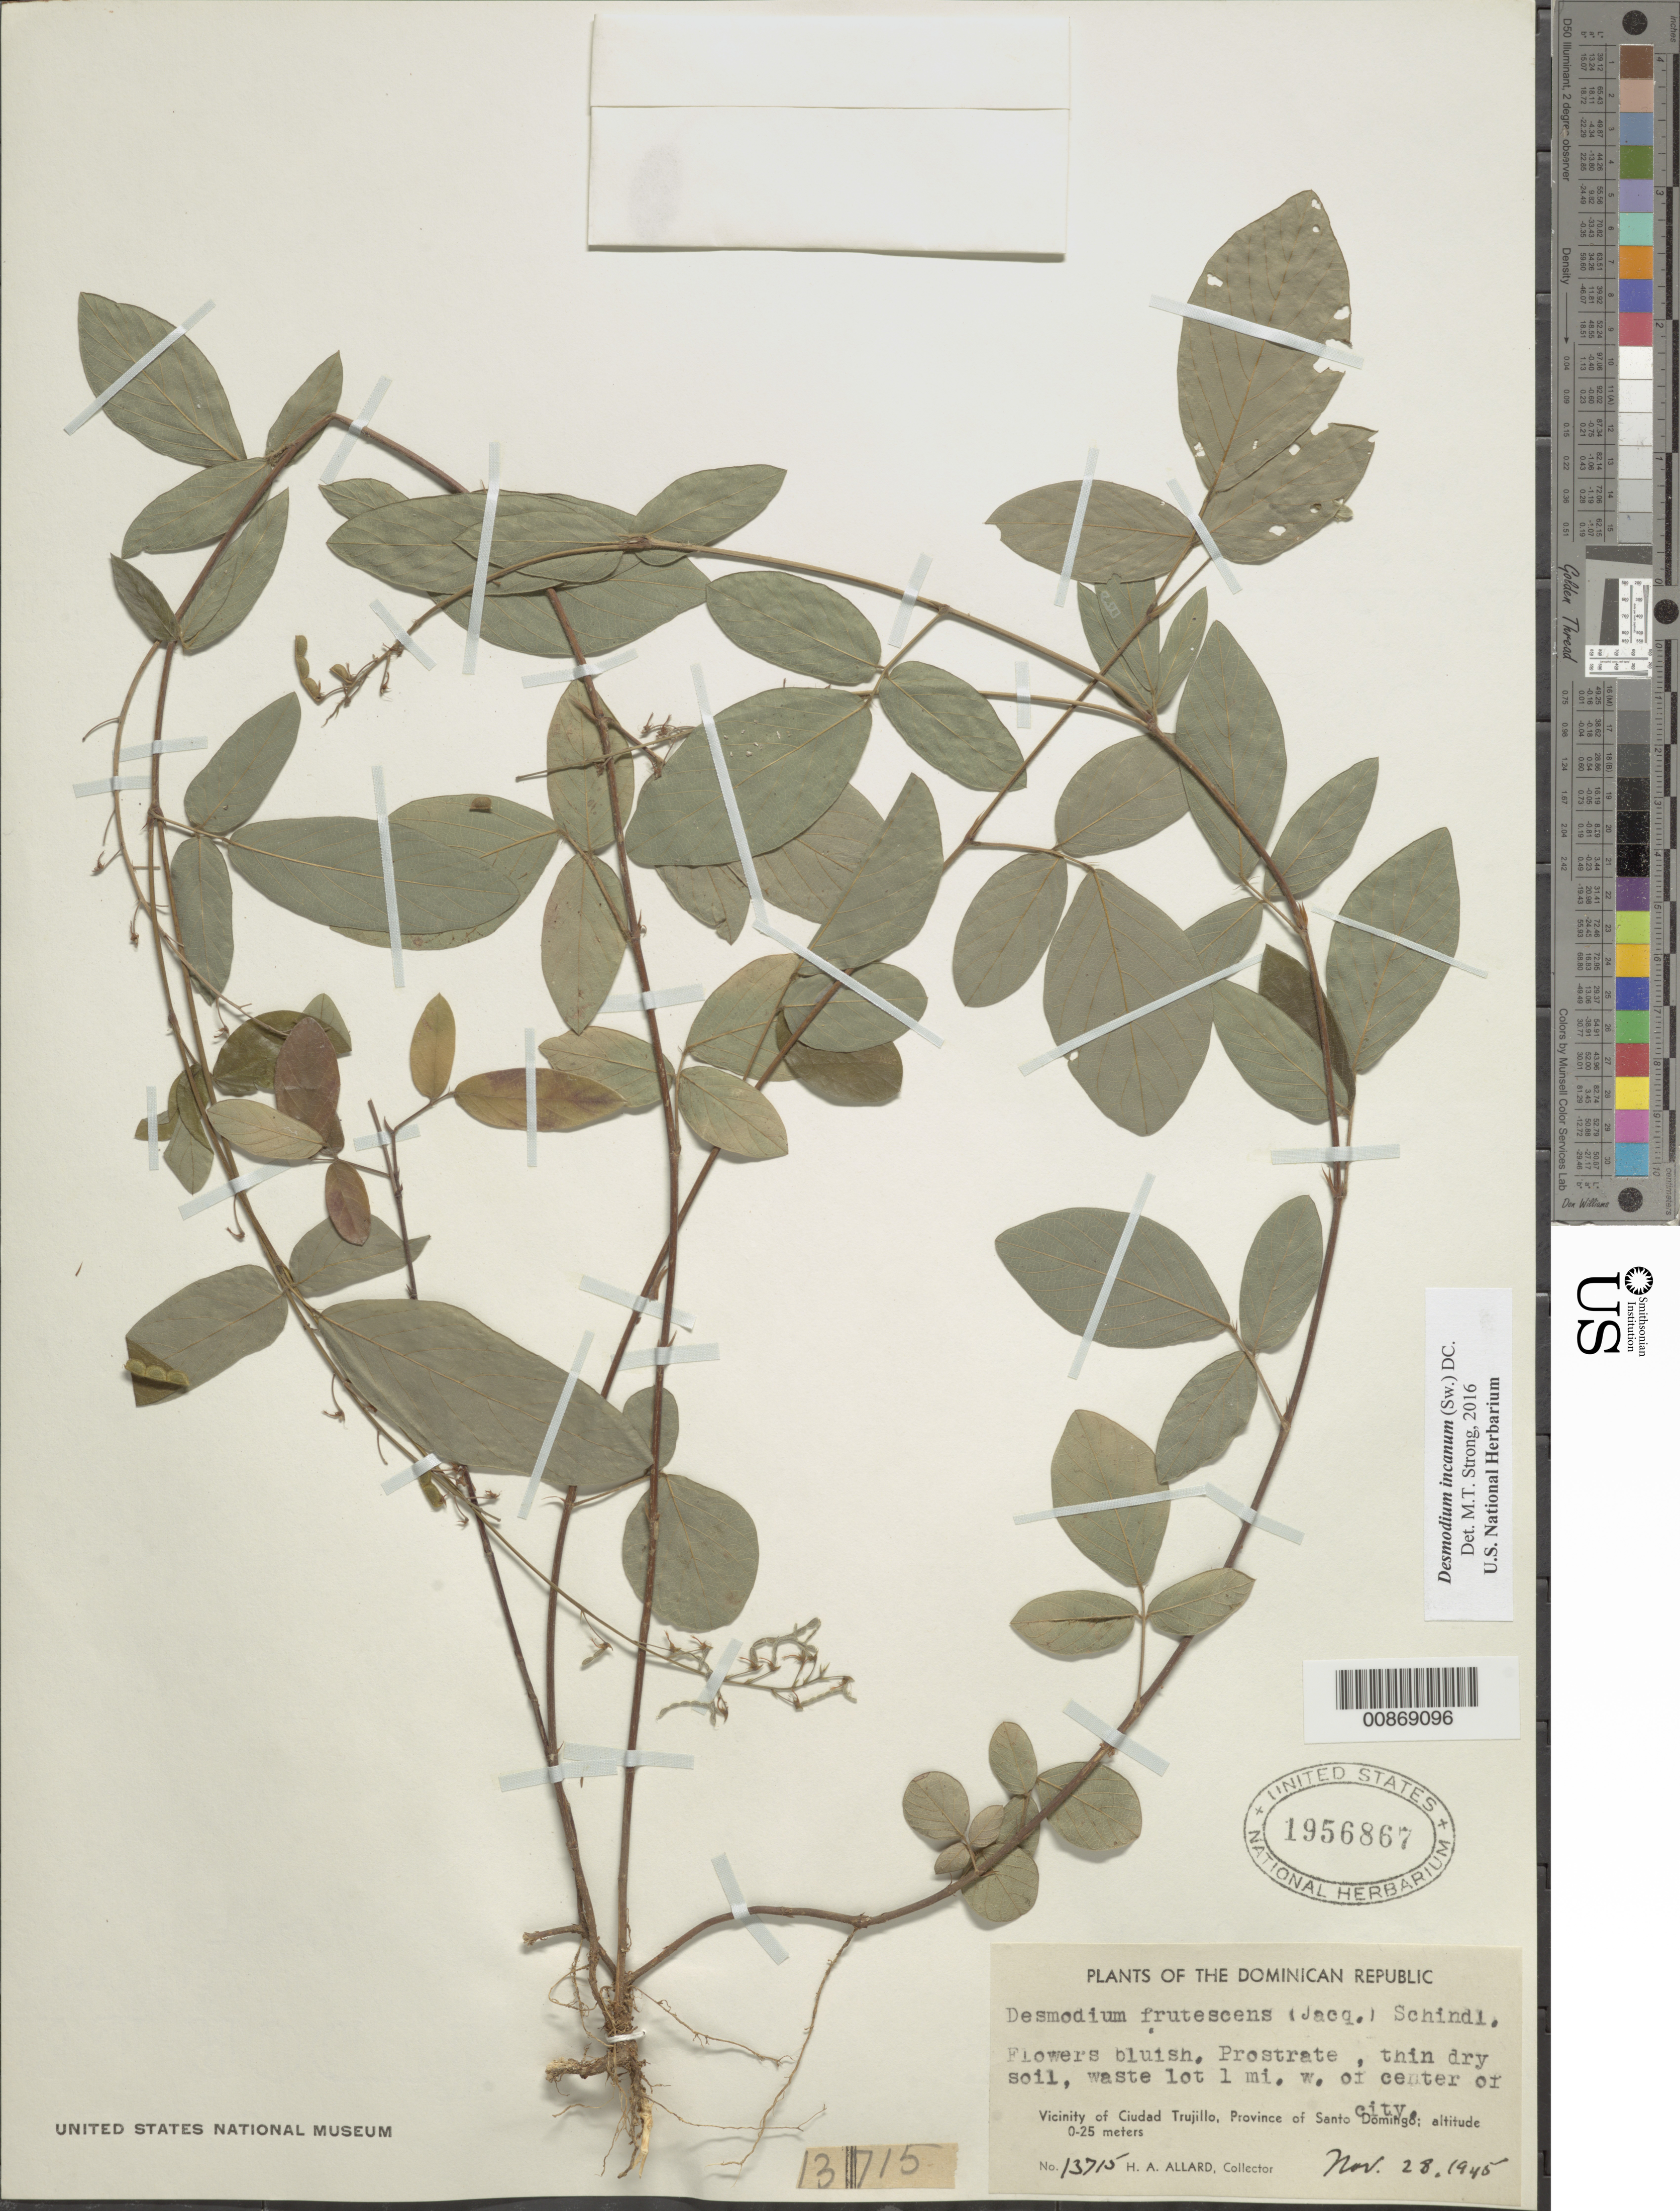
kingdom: Plantae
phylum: Tracheophyta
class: Magnoliopsida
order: Fabales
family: Fabaceae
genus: Desmodium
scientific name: Desmodium incanum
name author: (Sw.) DC.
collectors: H. A. Allard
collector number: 13715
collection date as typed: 28 Nov 1945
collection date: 1945-11-28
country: Dominican Republic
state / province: Distrito Nacional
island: Hispaniola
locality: Vicinity of Ciudad Trujillo, Province of Santo Domingo (obsolete). Waste lot 1 mi. W of center of city.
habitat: Thin dry soil. Waste lot.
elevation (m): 0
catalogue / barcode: US 1956867